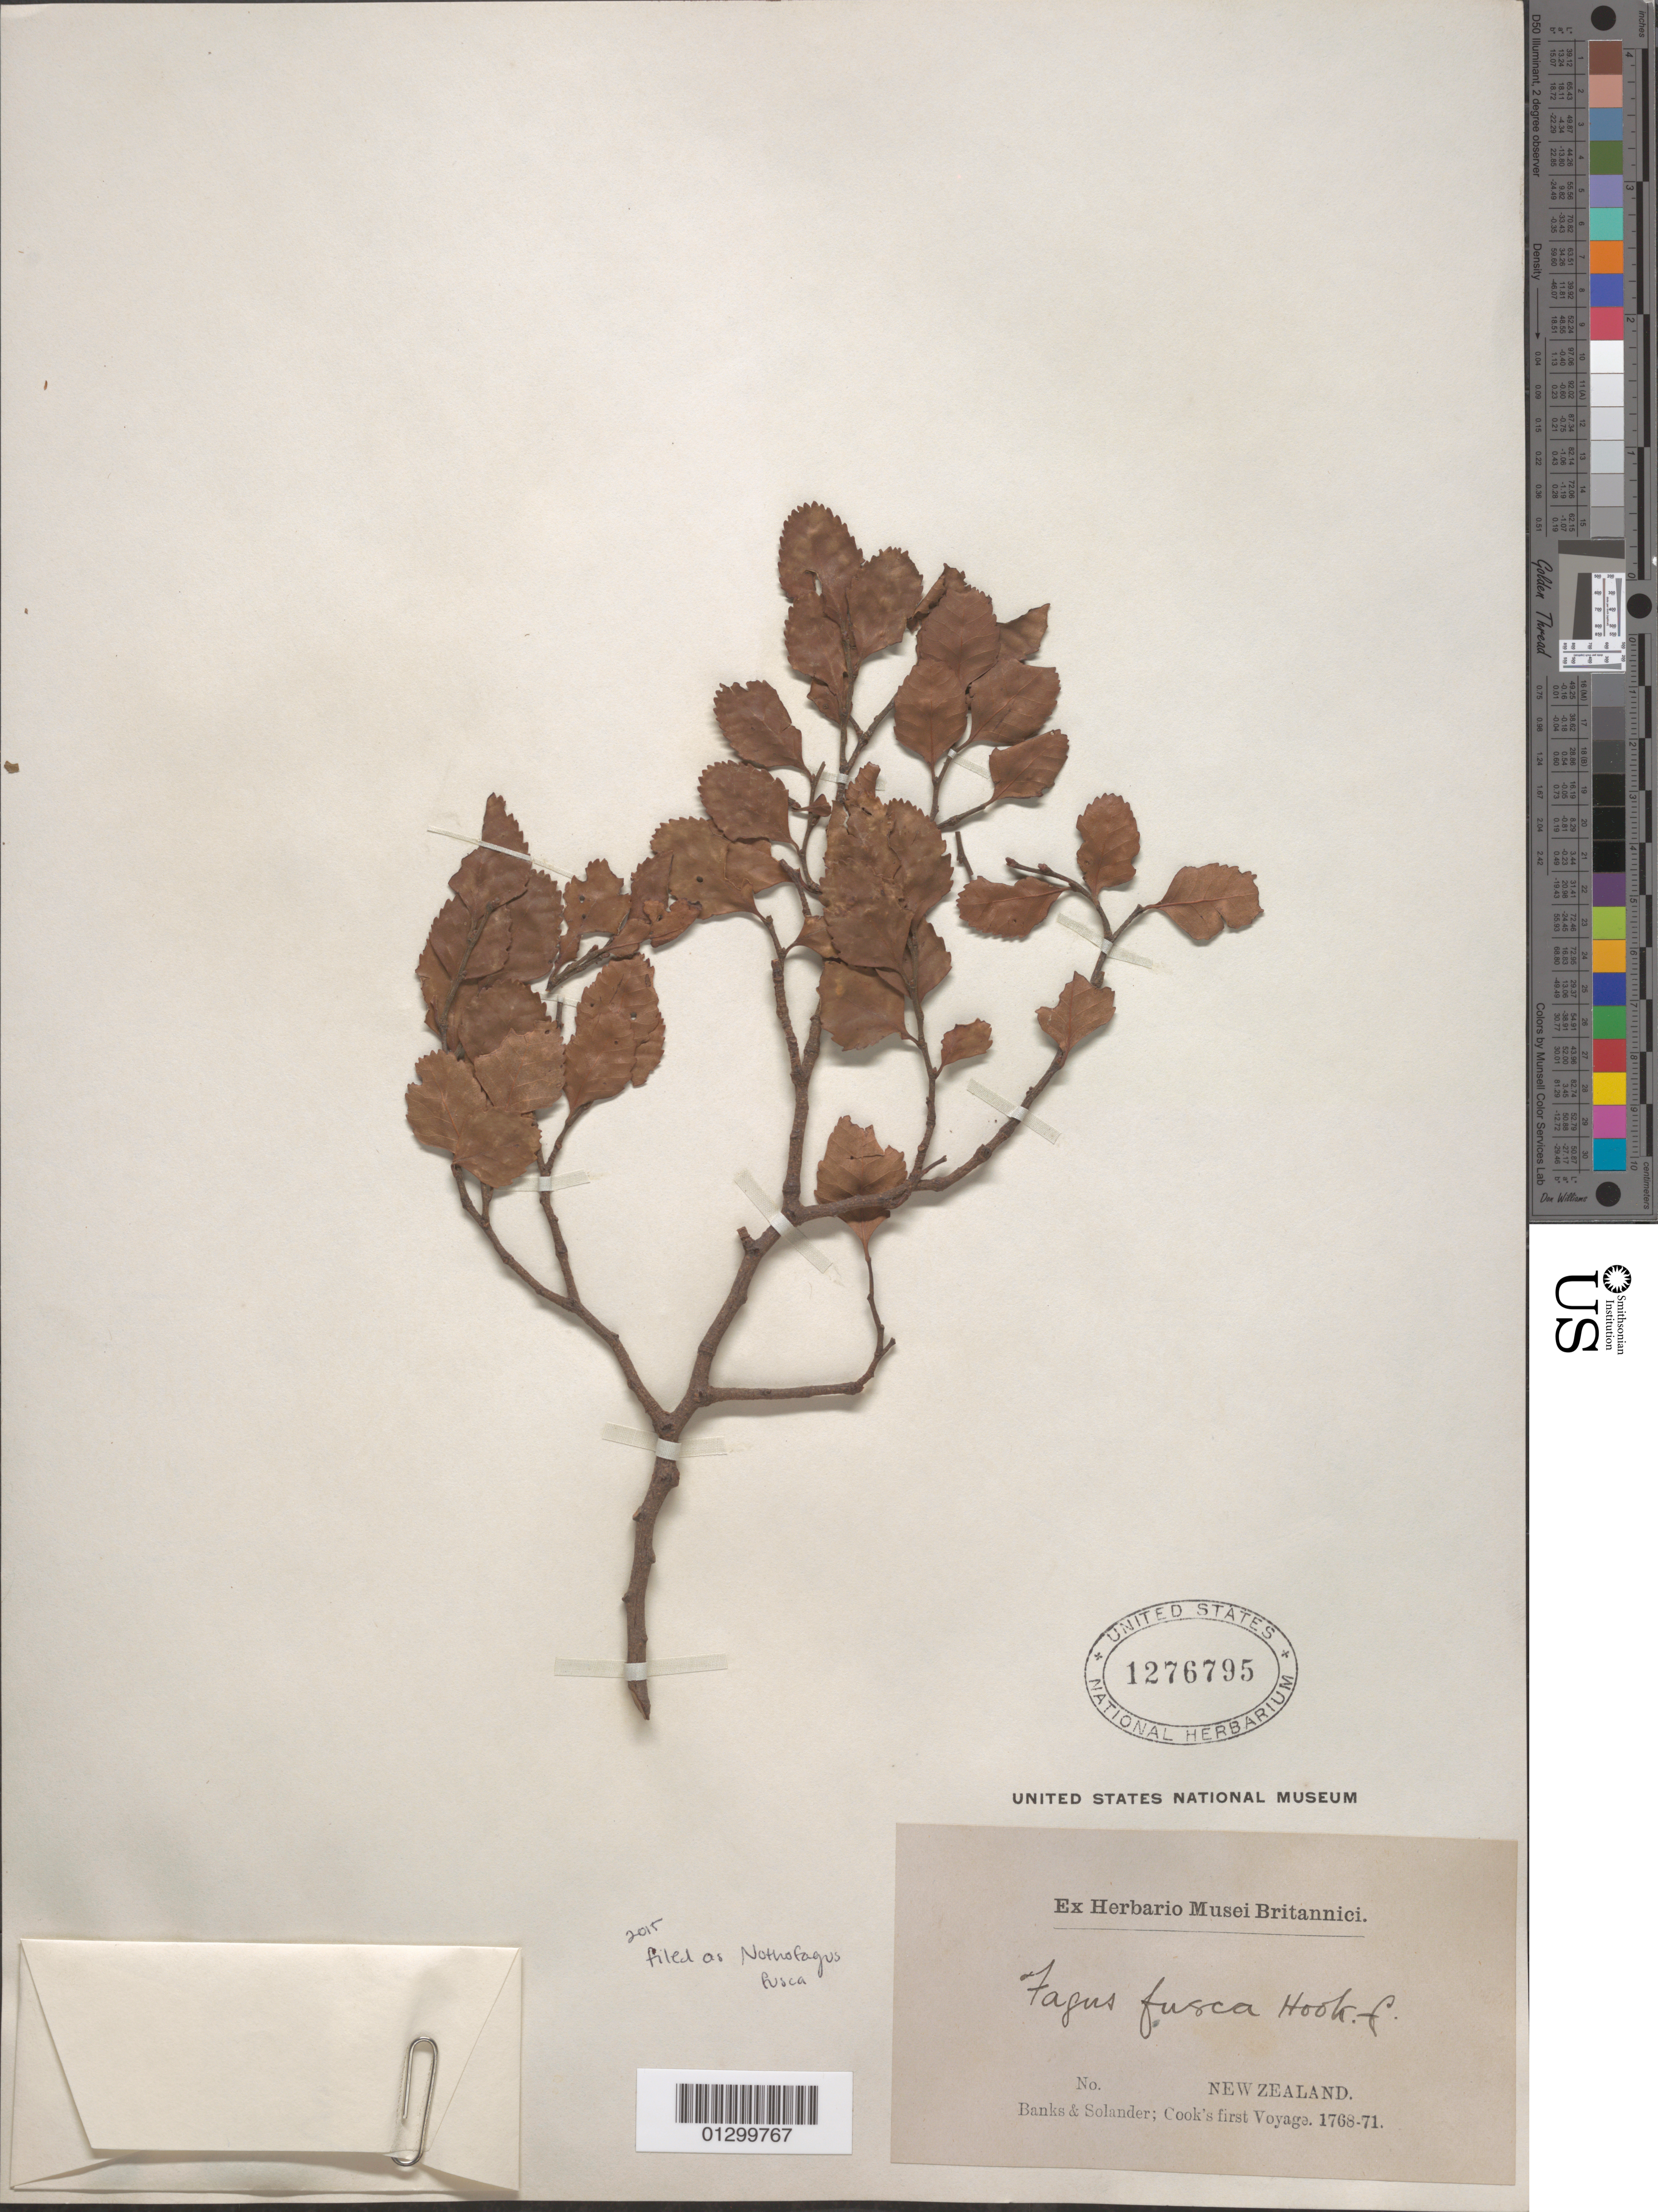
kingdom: Plantae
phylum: Tracheophyta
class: Magnoliopsida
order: Fagales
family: Nothofagaceae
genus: Nothofagus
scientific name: Nothofagus fusca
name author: (Hook. f.) Oerst.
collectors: J. Banks & D. C. Solander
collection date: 1768/1771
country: New Zealand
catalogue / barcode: US 1276795